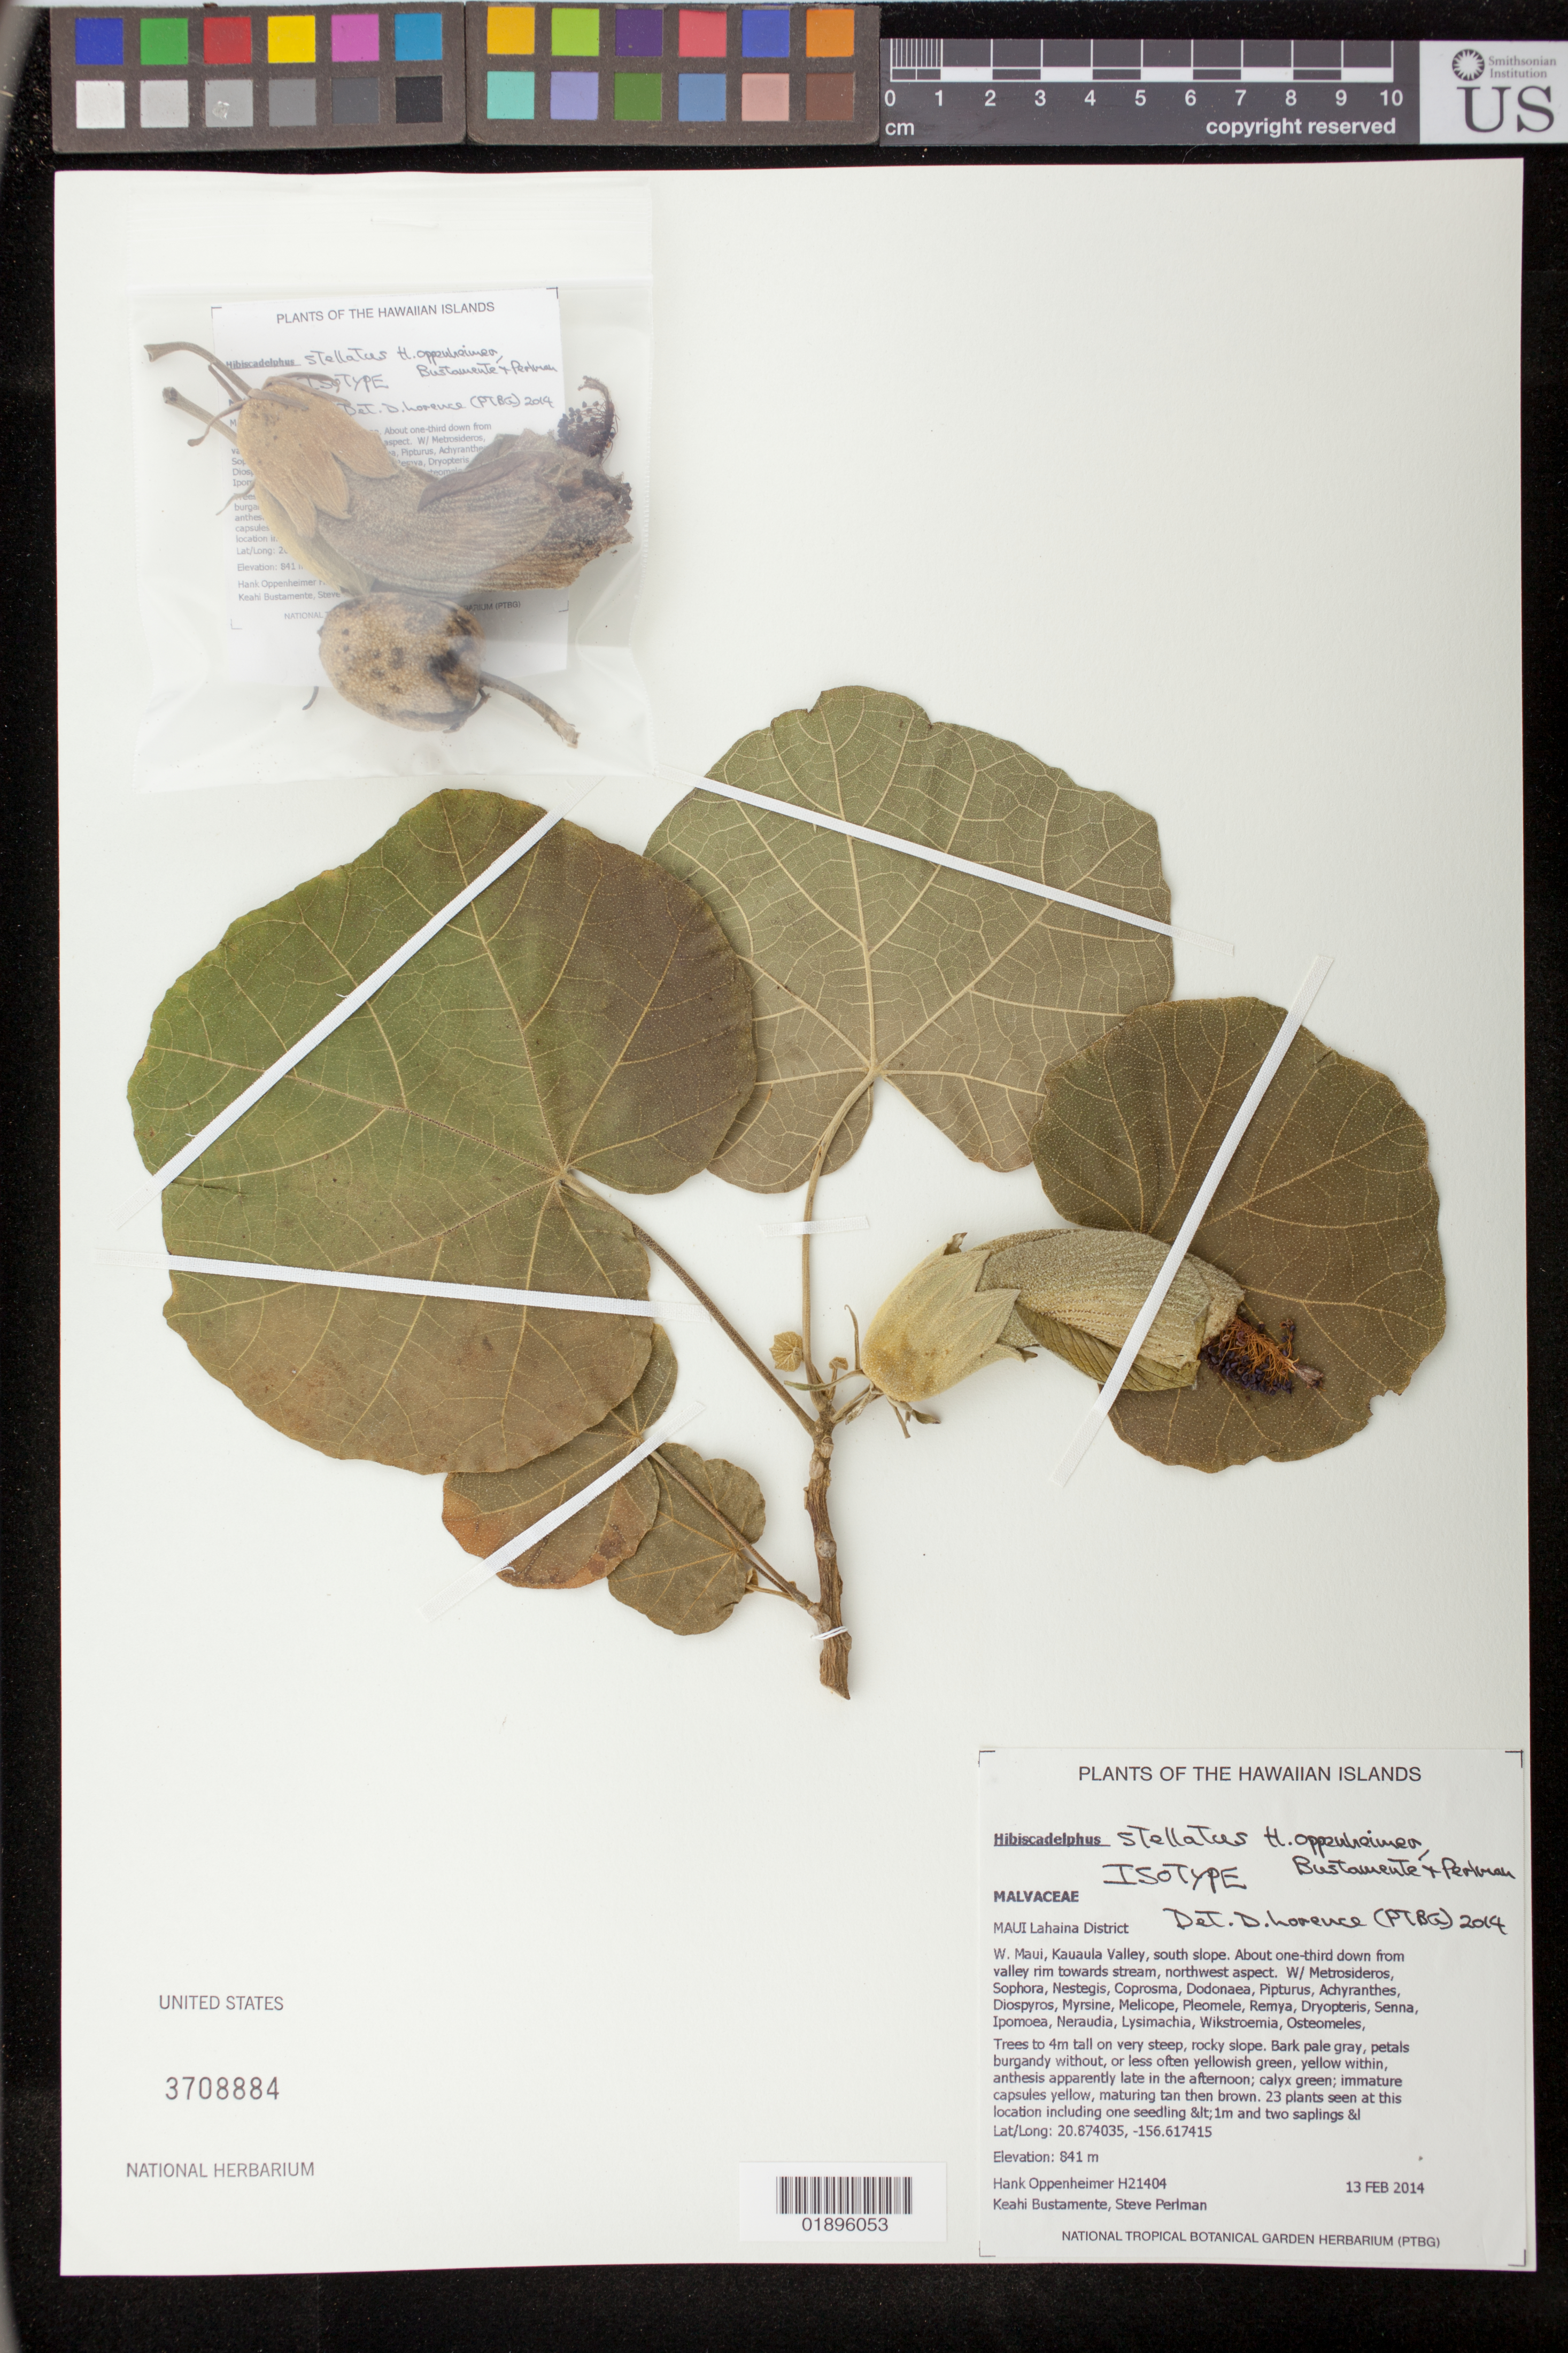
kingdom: Plantae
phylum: Tracheophyta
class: Magnoliopsida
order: Malvales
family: Malvaceae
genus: Hibiscadelphus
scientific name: Hibiscadelphus stellatus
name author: H. Oppenh. et al.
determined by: Lorence, David H., (PTBG), National Tropical Botanical Garden (UNITED STATES)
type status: Isotype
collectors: H. L. Oppenheimer, K. M. Bustamente & S. P. Perlman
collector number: H21404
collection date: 2014-02-13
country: United States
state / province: Hawaii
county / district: Maui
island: Maui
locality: Lahaina District, W. Maui, Kauaula Valley, south slope, about 1/3 down from valley rim towards stream.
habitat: Rocky slope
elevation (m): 841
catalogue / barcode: US 3708884